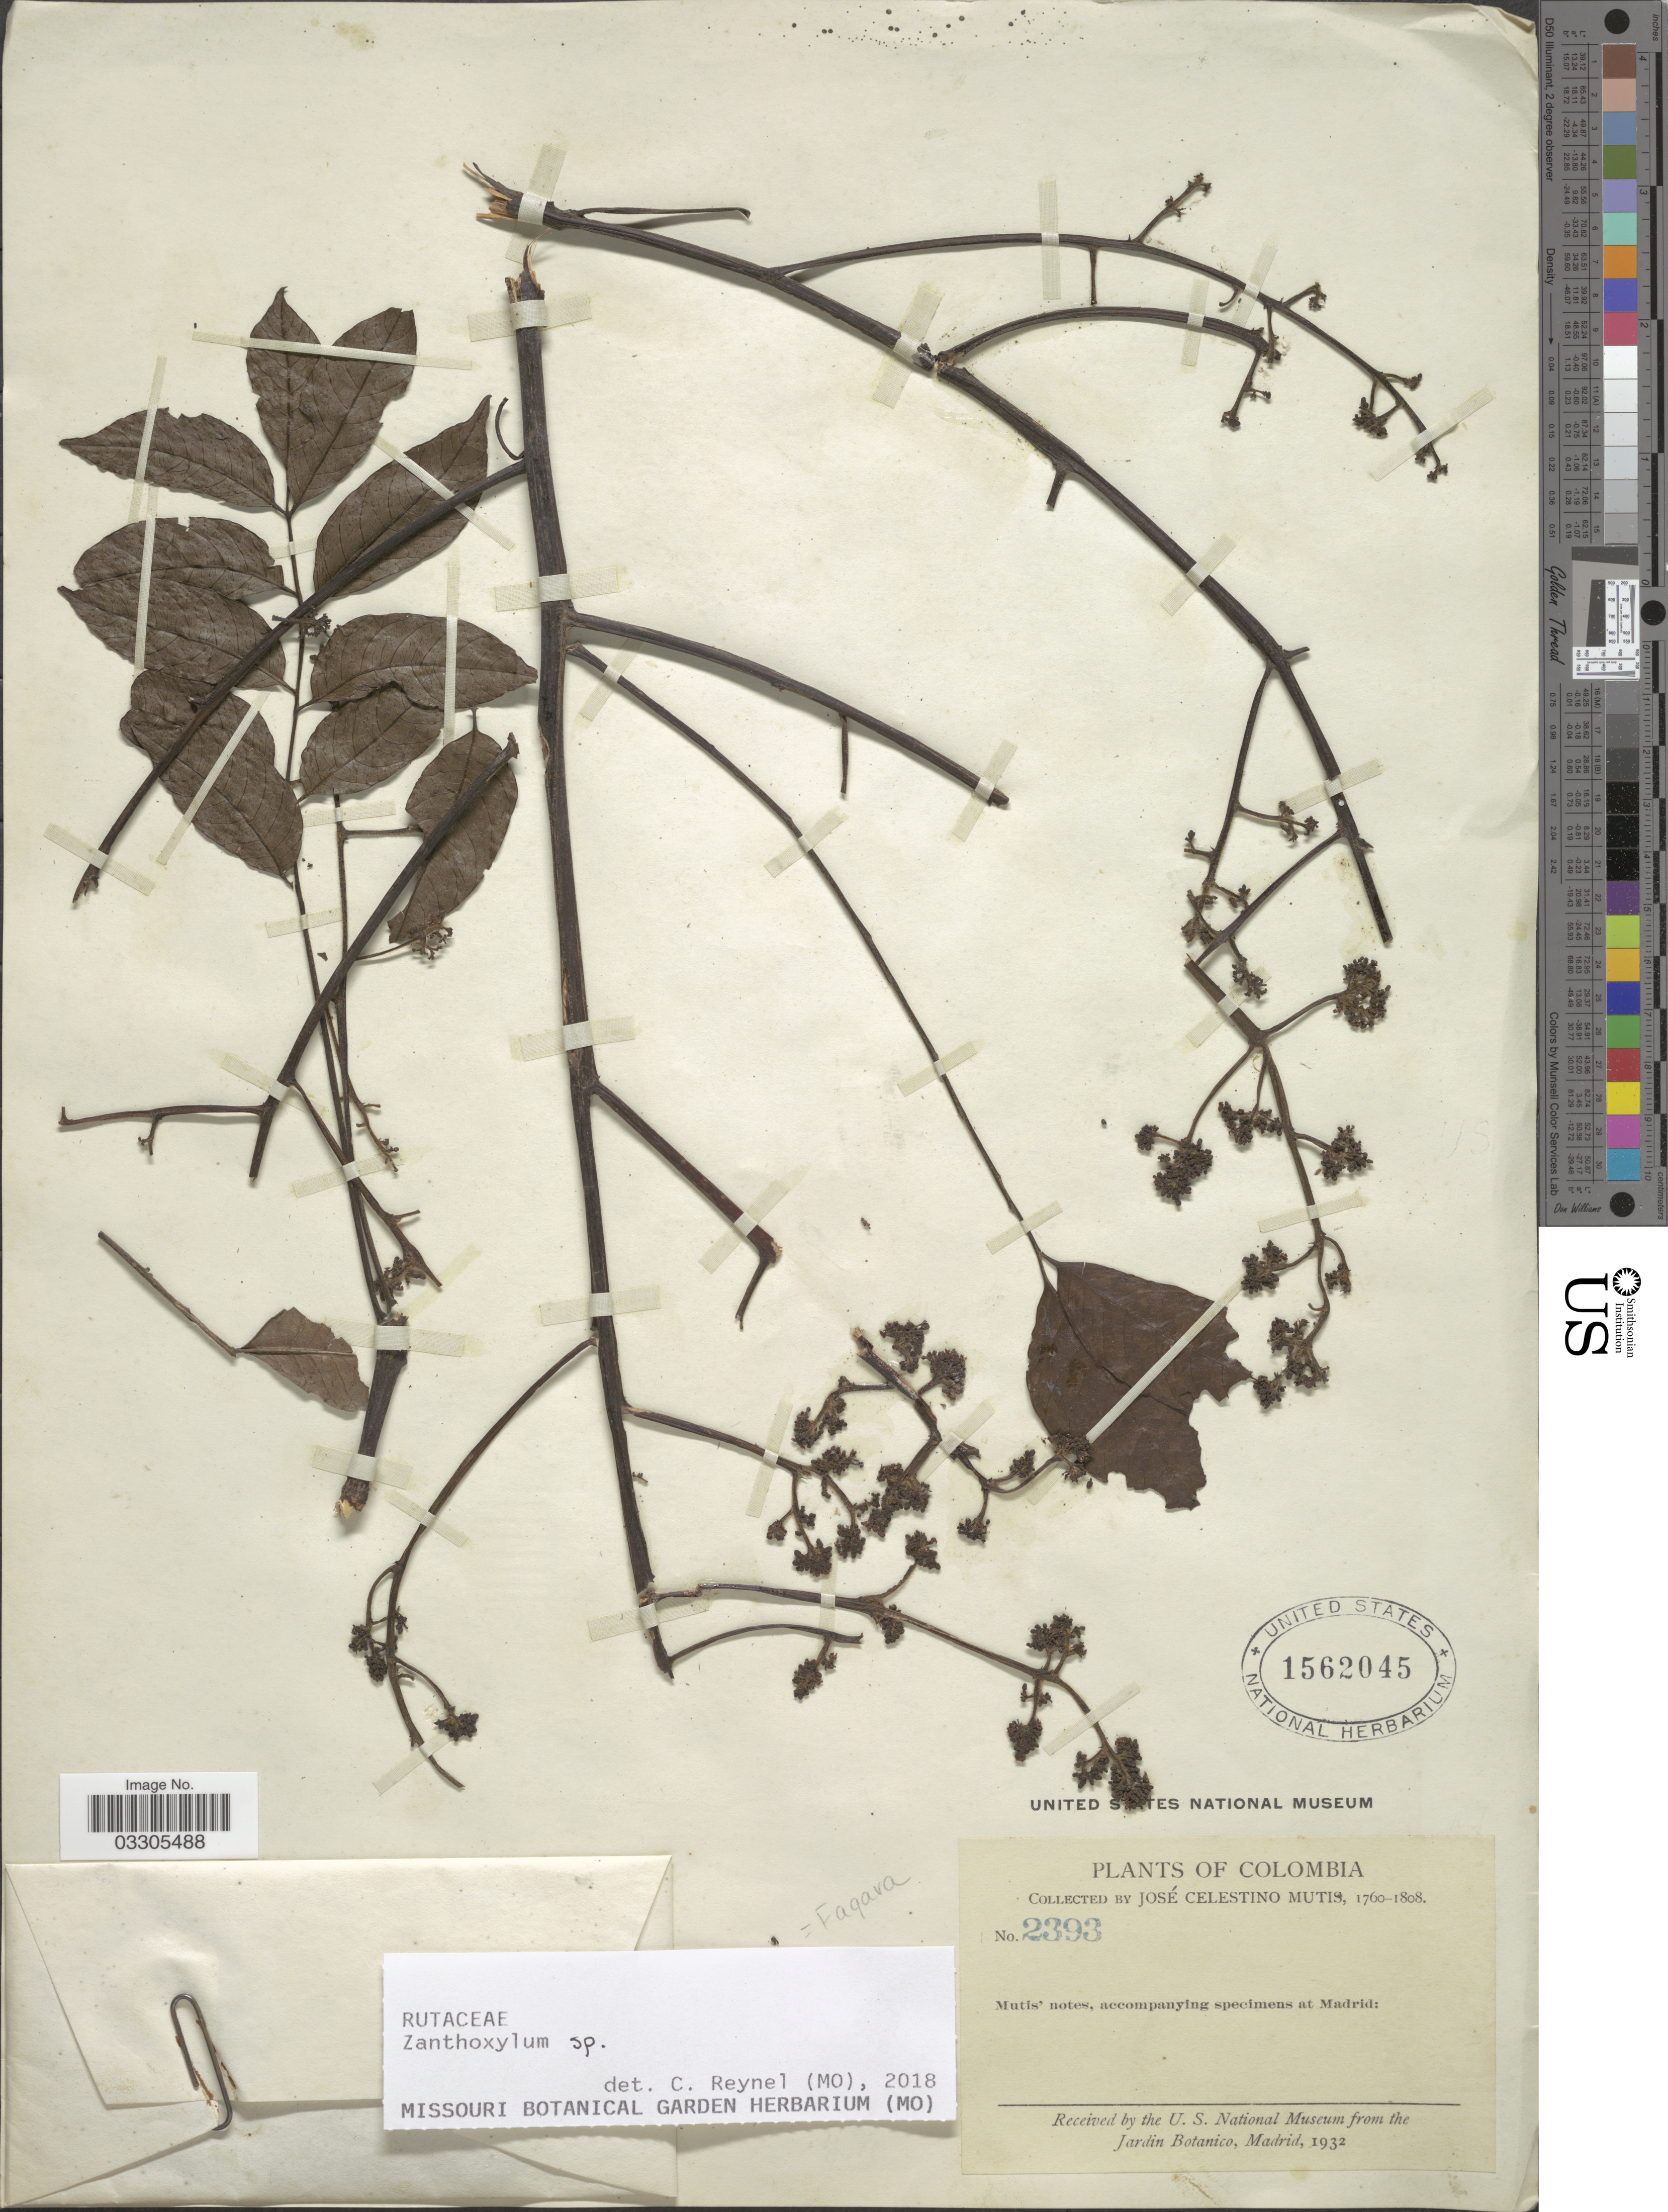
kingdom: Plantae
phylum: Tracheophyta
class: Magnoliopsida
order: Sapindales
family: Anacardiaceae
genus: Spondias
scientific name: Spondias radlkoferi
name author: Donn. Sm.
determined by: Mitchell, J. D.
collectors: J. C. B. Mutis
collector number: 2393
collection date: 1760/1808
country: Colombia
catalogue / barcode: US 1562045